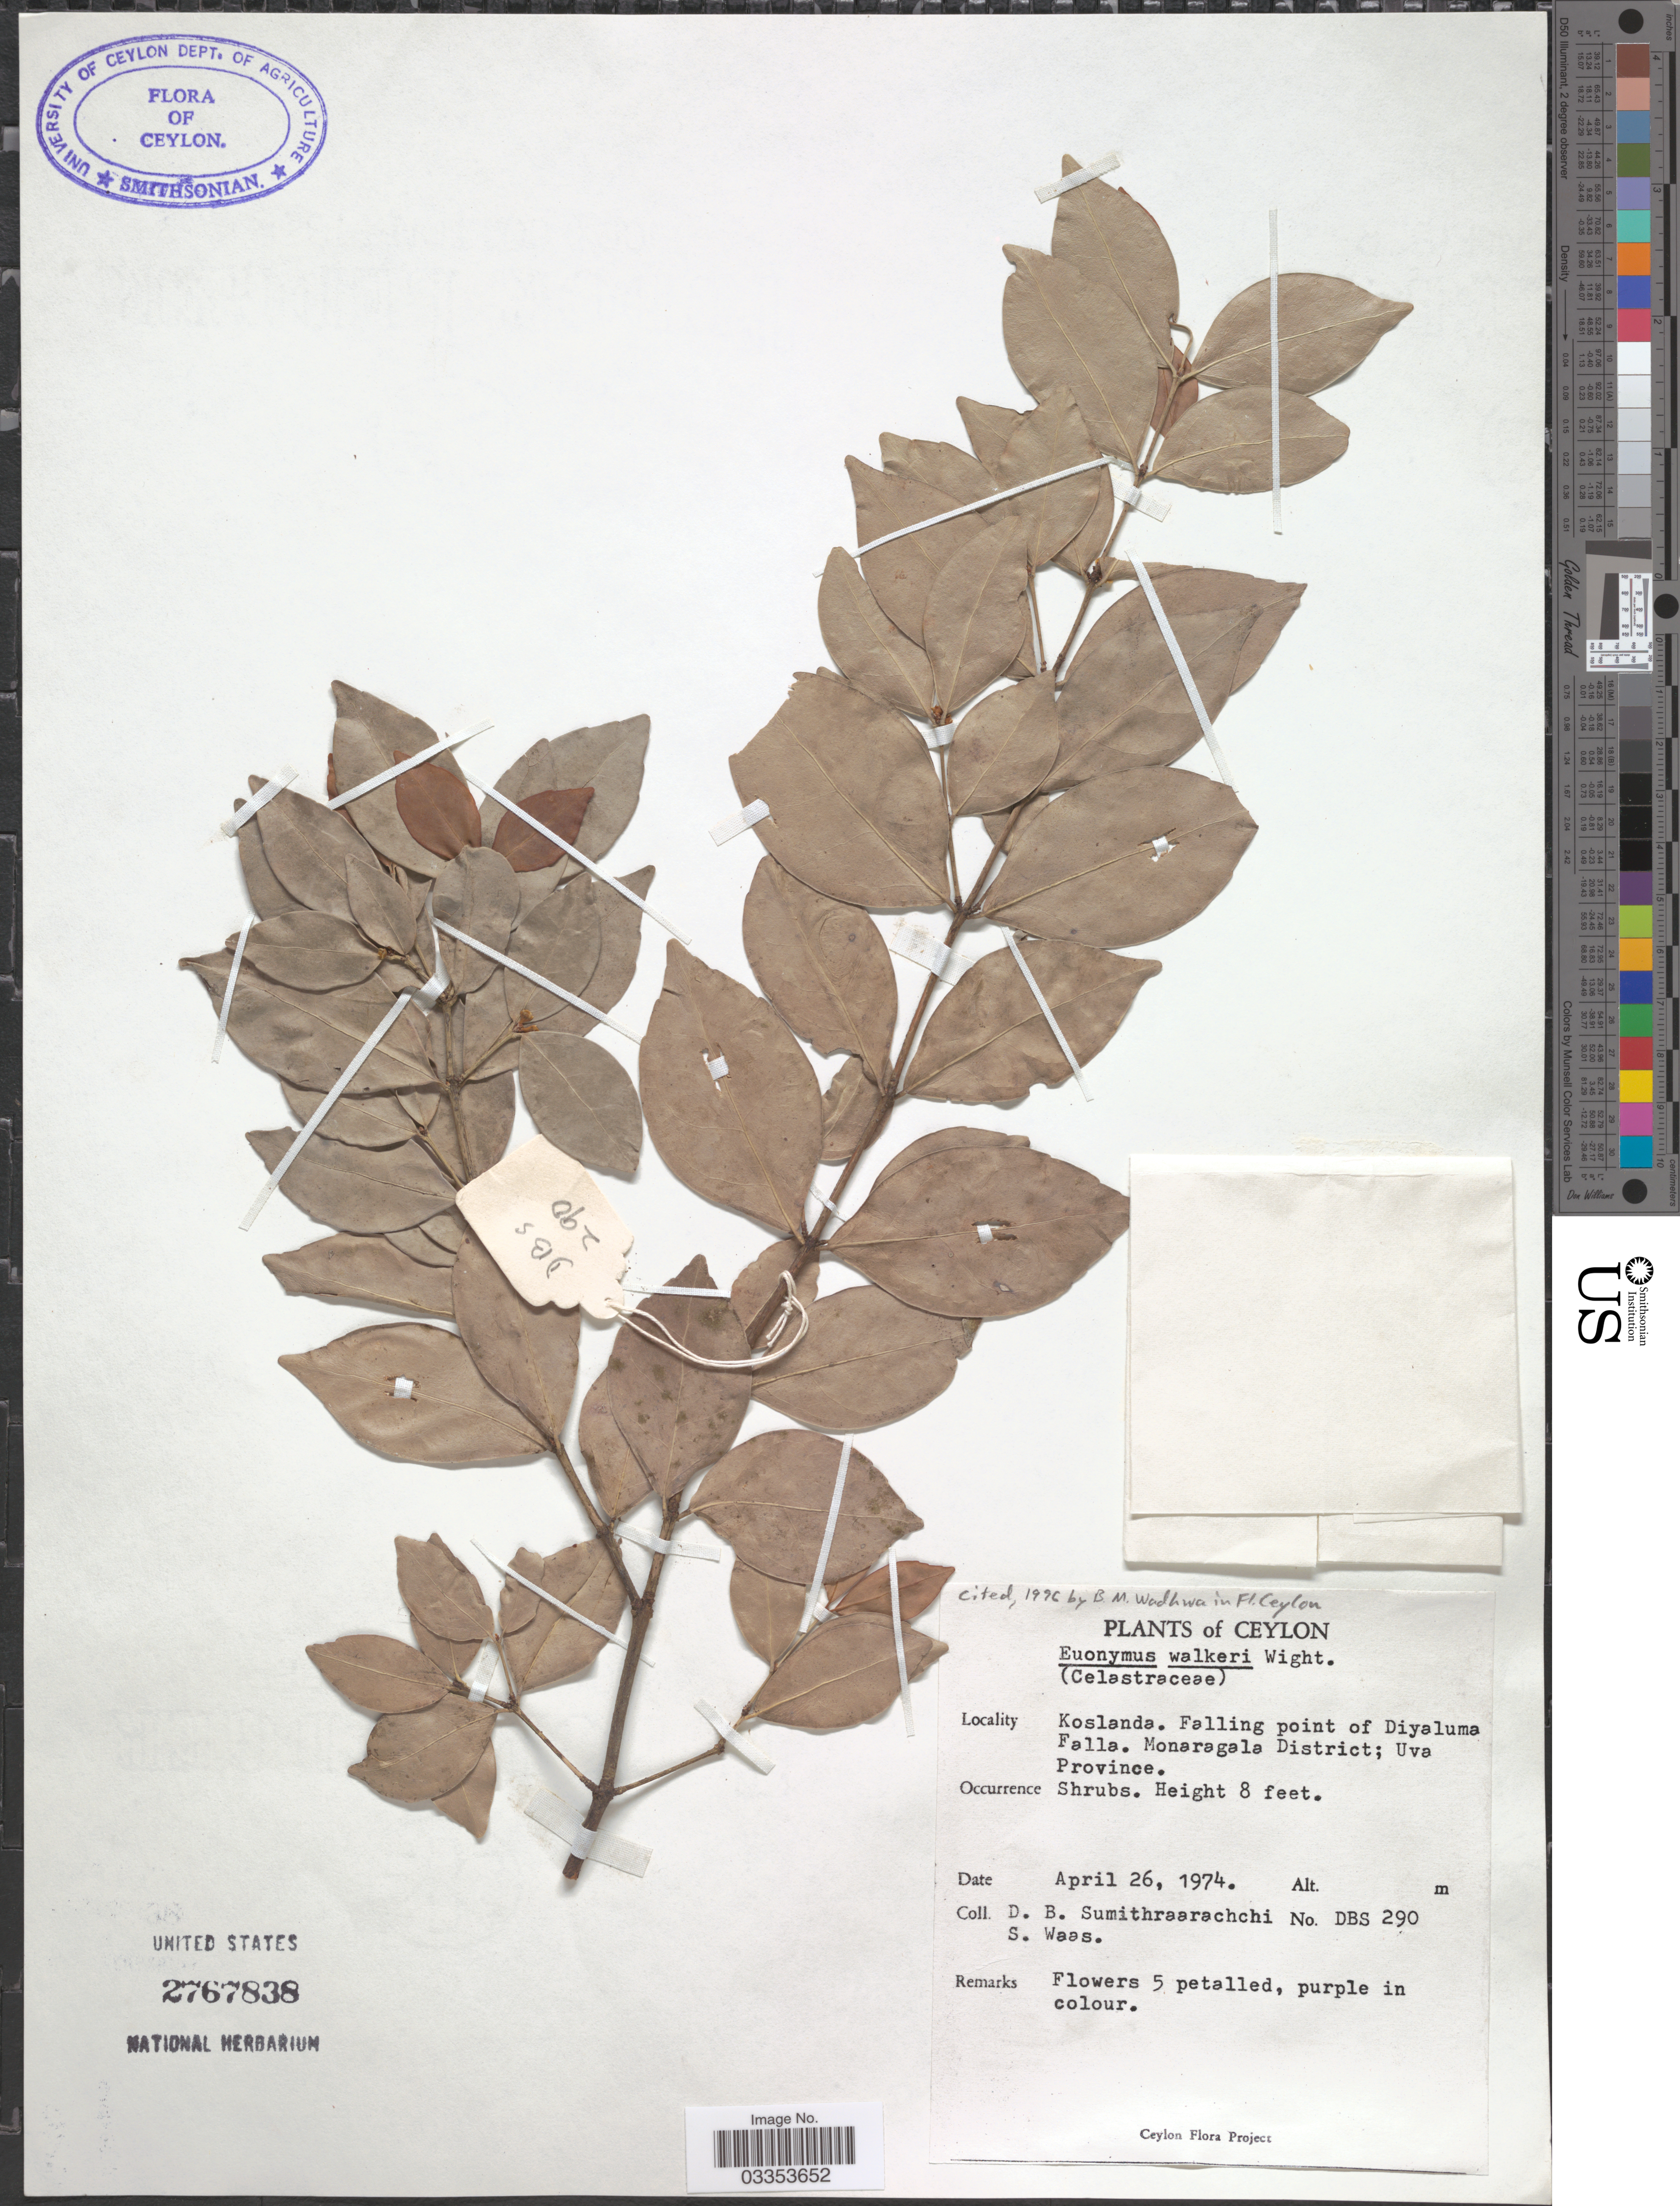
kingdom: Plantae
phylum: Tracheophyta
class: Magnoliopsida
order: Celastrales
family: Celastraceae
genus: Euonymus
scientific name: Euonymus walkeri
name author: Wight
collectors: D. B. Sumithraarachchi & S. Waas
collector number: DBS 290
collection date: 1974-04-26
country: Sri Lanka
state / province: Uva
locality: Ceylon. Koslanda. Falling point of Diyaluma Falla. Monaragala District.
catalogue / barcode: US 2767838